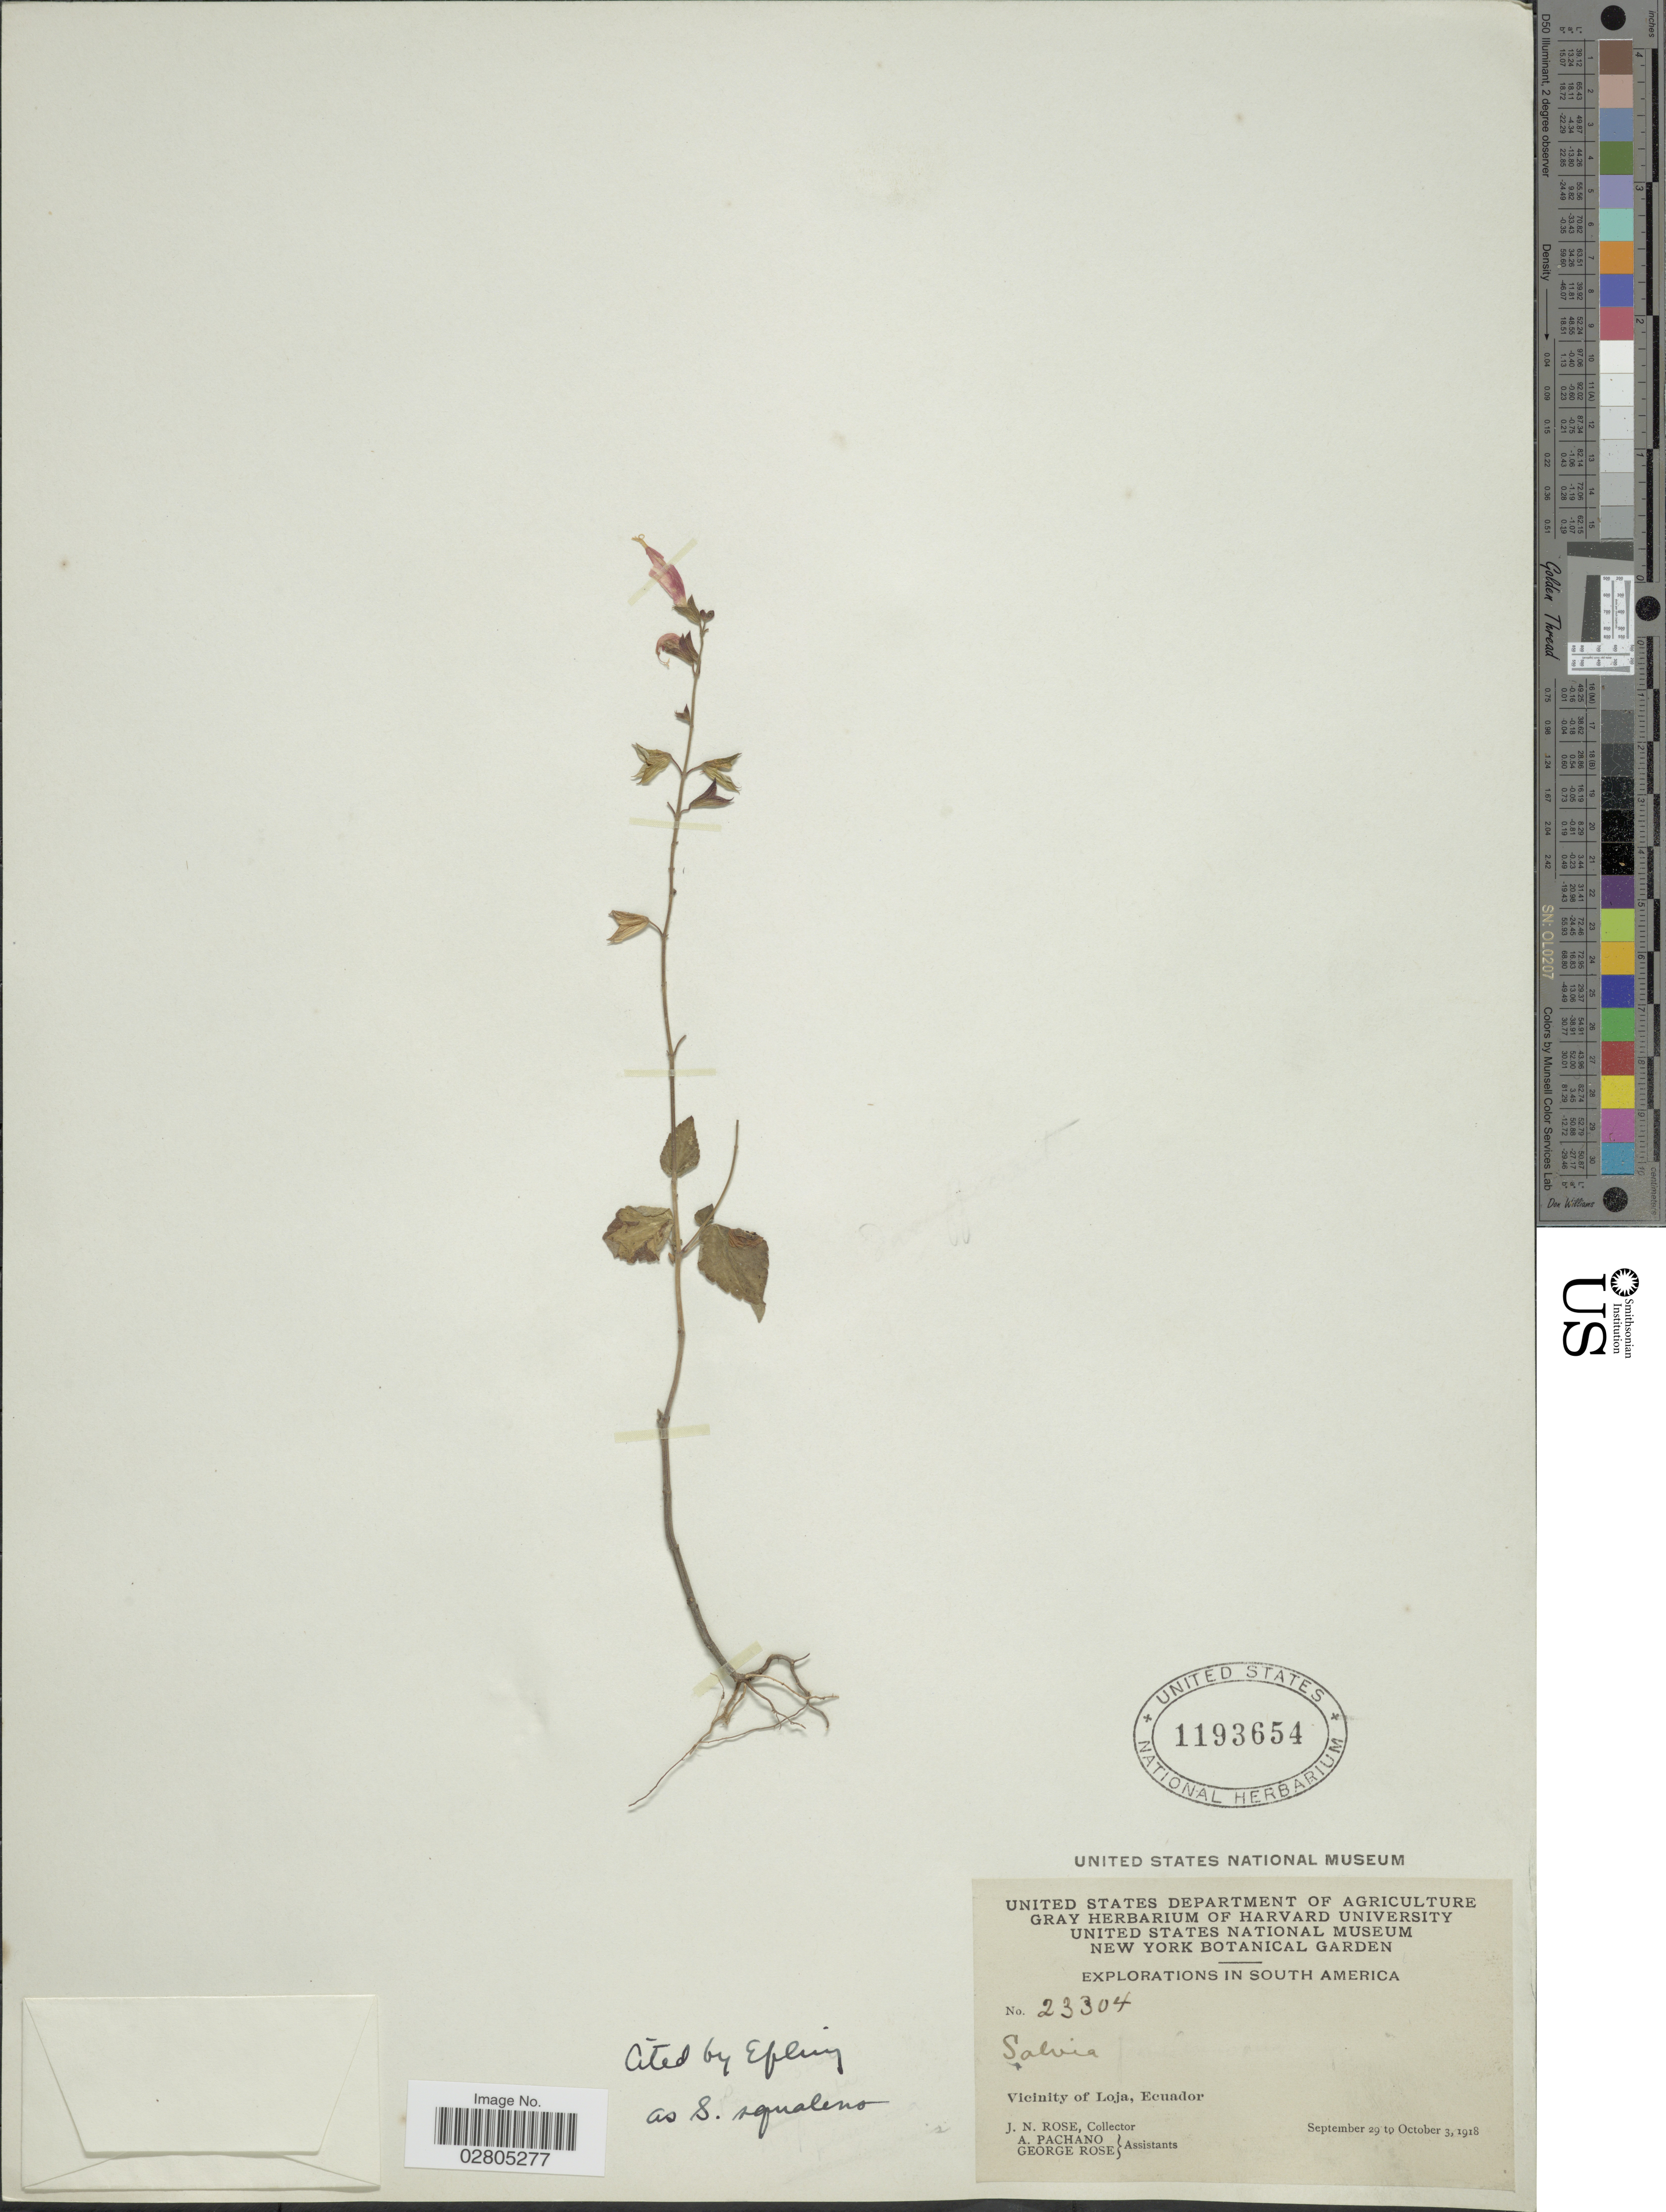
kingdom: Plantae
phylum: Tracheophyta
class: Magnoliopsida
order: Lamiales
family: Lamiaceae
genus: Salvia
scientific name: Salvia squalens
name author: Kunth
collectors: J. N. Rose, A. Pachano & G. Rose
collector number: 23304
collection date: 1918-09-29/1918-10-03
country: Ecuador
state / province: Loja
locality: Vicinity of Loja.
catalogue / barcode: US 1193654